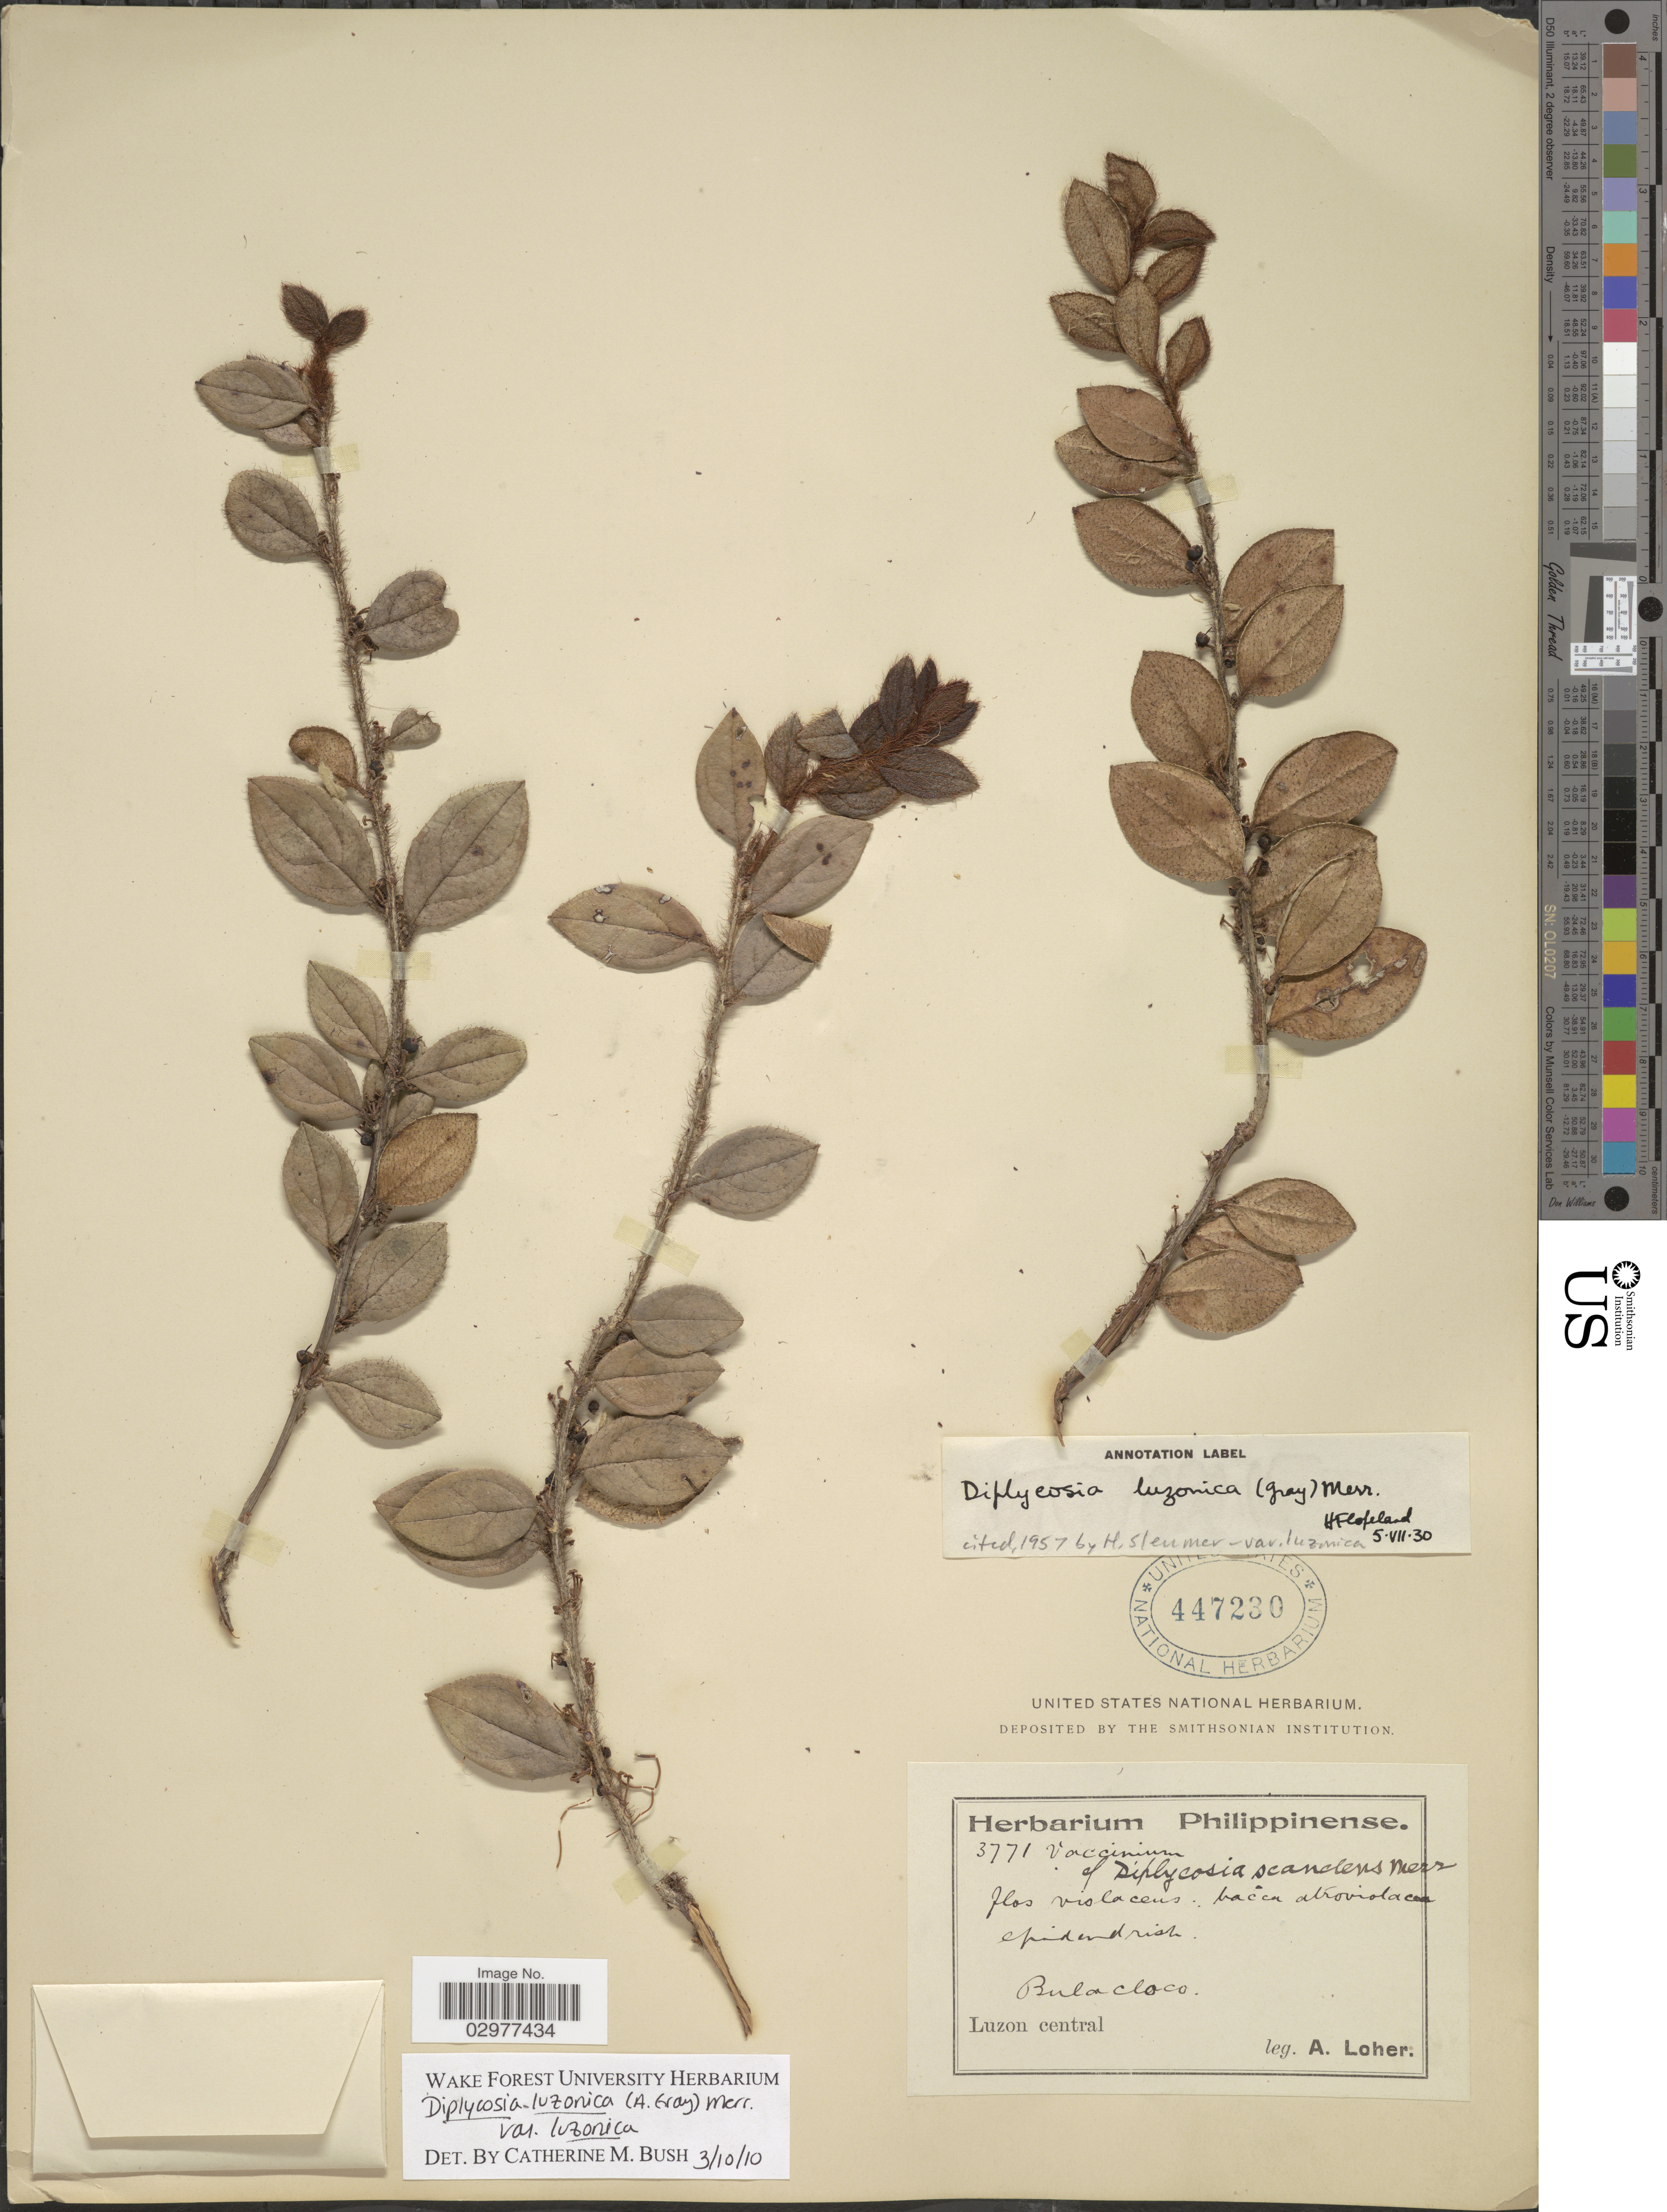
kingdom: Plantae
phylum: Tracheophyta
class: Magnoliopsida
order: Ericales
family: Ericaceae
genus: Diplycosia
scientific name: Diplycosia luzonica var. luzonica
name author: (A. Gray) Merr.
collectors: A. Loher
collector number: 3771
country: Philippines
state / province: Central Luzon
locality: Bulacloco, Luzon Central.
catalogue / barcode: US 447230